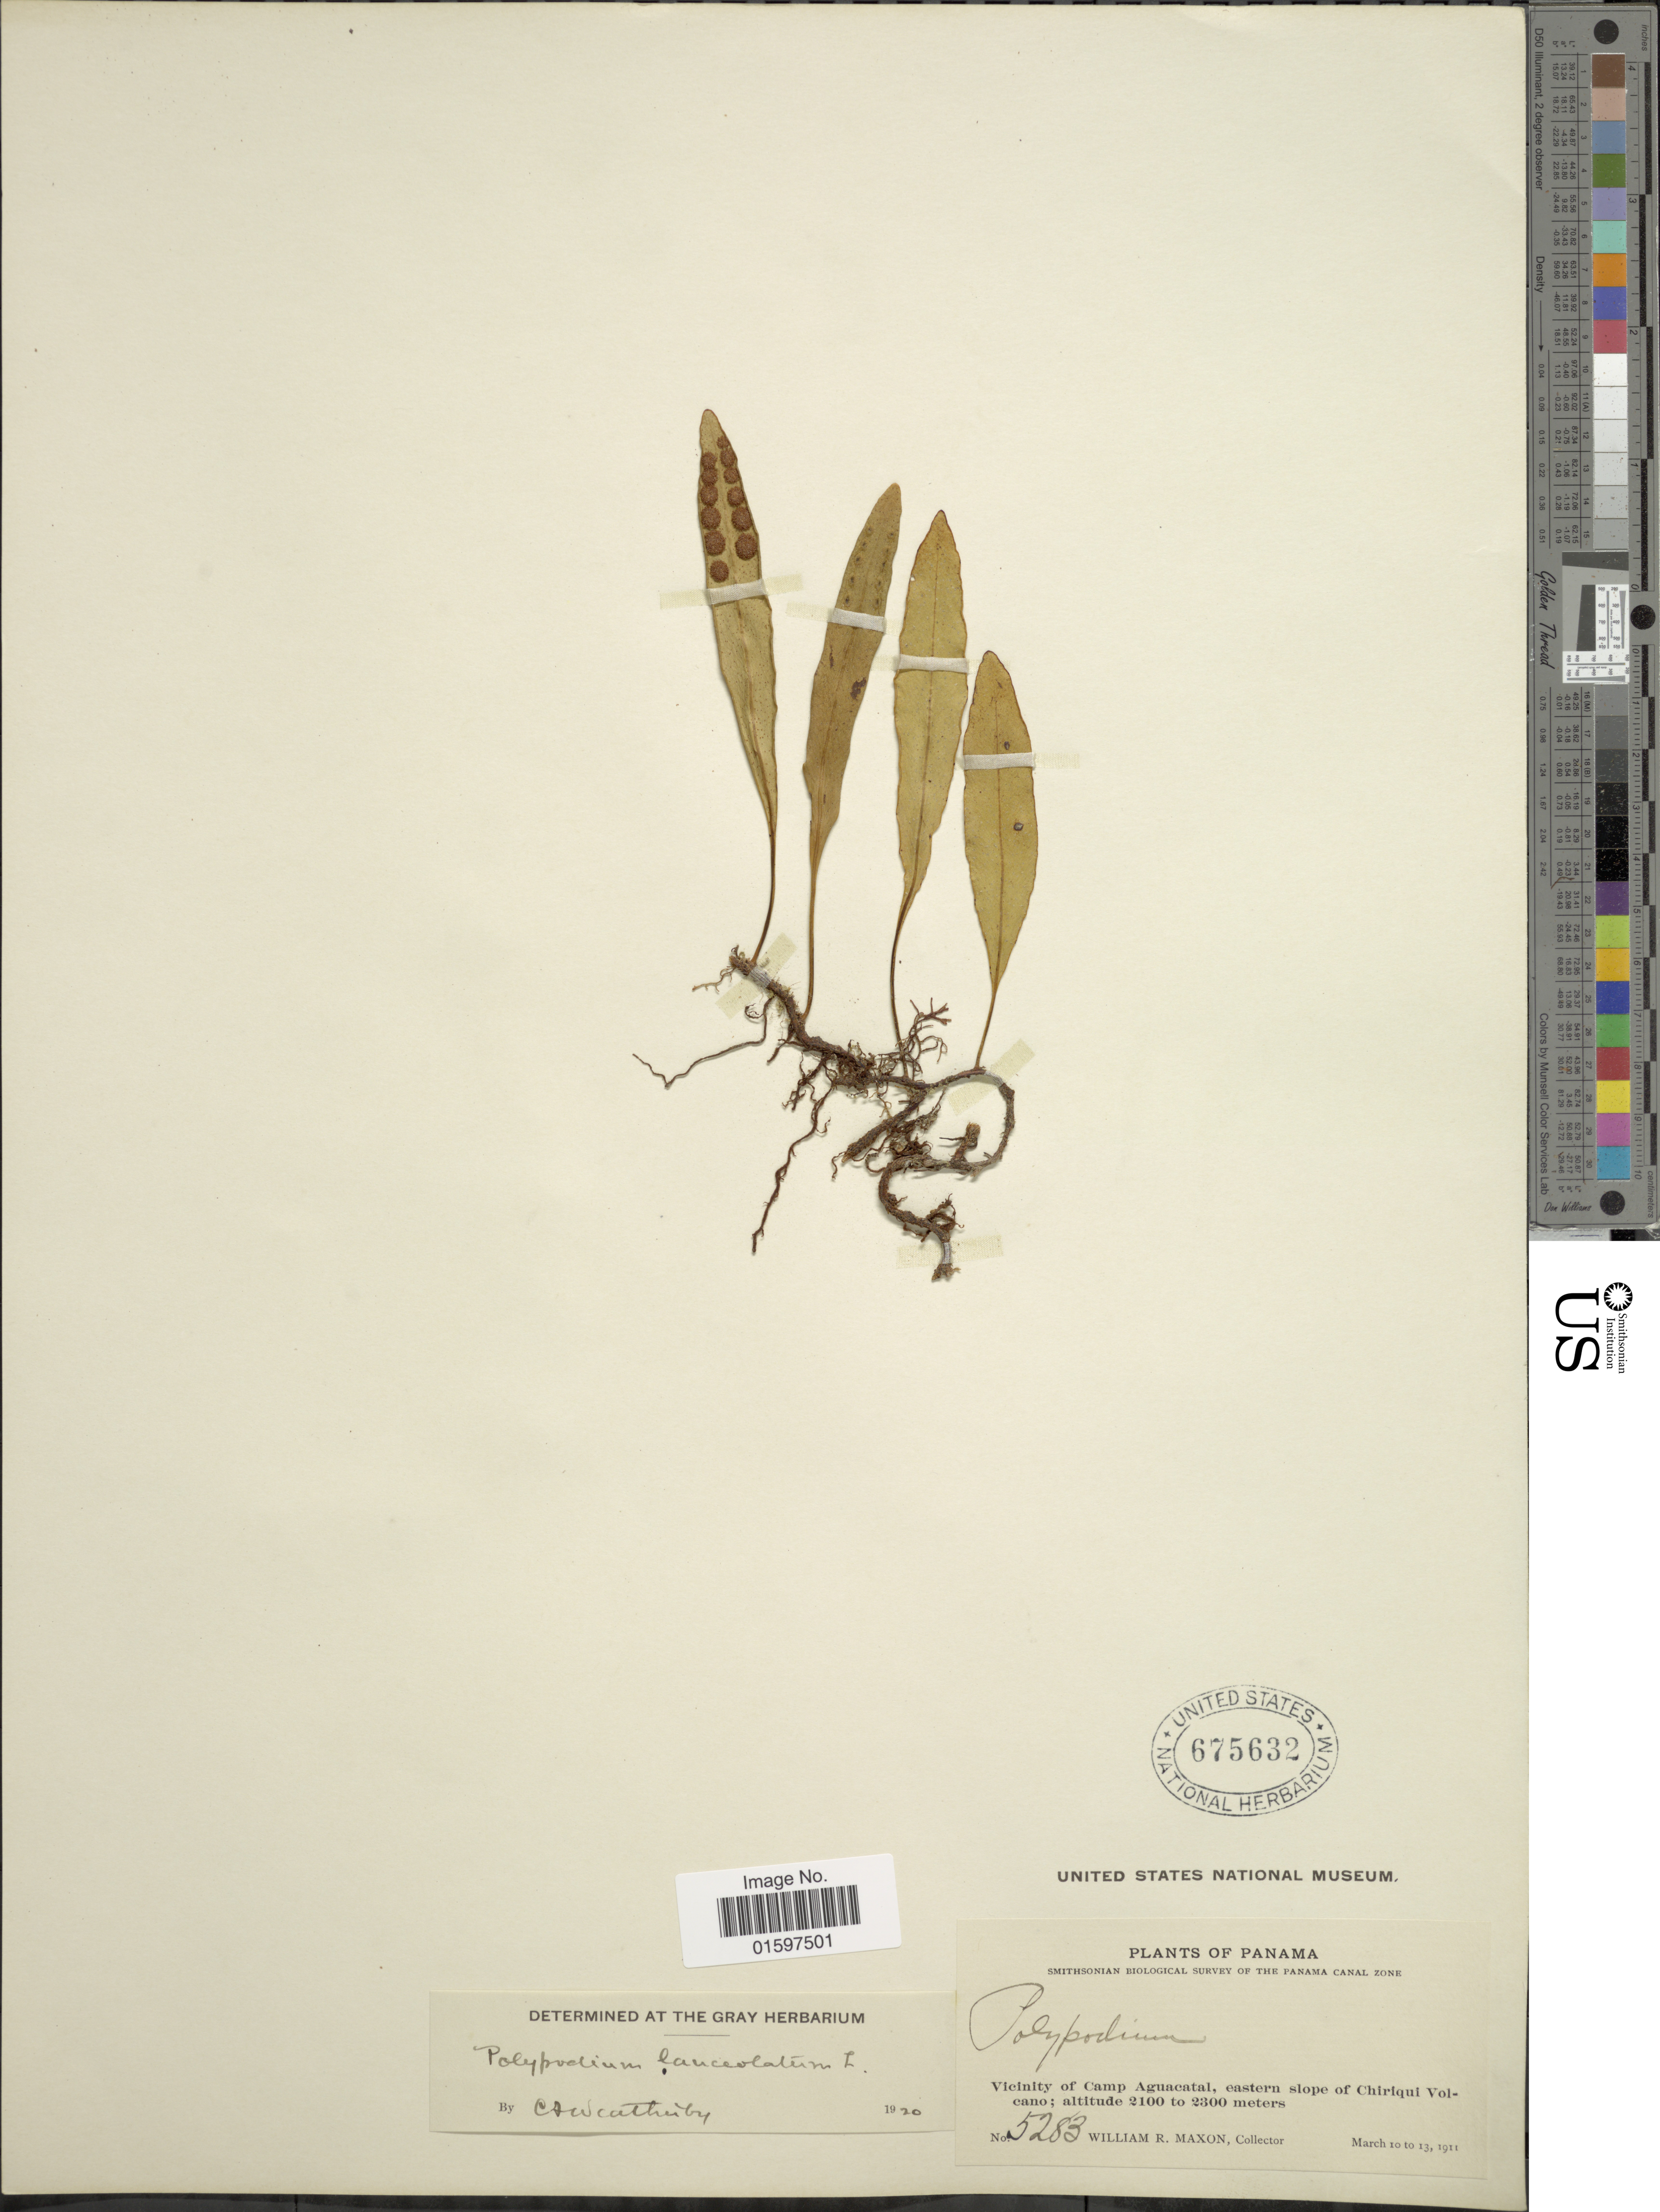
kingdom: Plantae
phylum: Tracheophyta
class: Polypodiopsida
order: Polypodiales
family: Polypodiaceae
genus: Pleopeltis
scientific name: Pleopeltis lanceolata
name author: Kaulf.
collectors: W. R. Maxon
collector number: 5283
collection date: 1911-03-10/1911-03-13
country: Panama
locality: Vicinity of Camp Aguacatal, eastern slope of Chiriqui Volcano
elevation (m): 2100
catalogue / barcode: US 675632